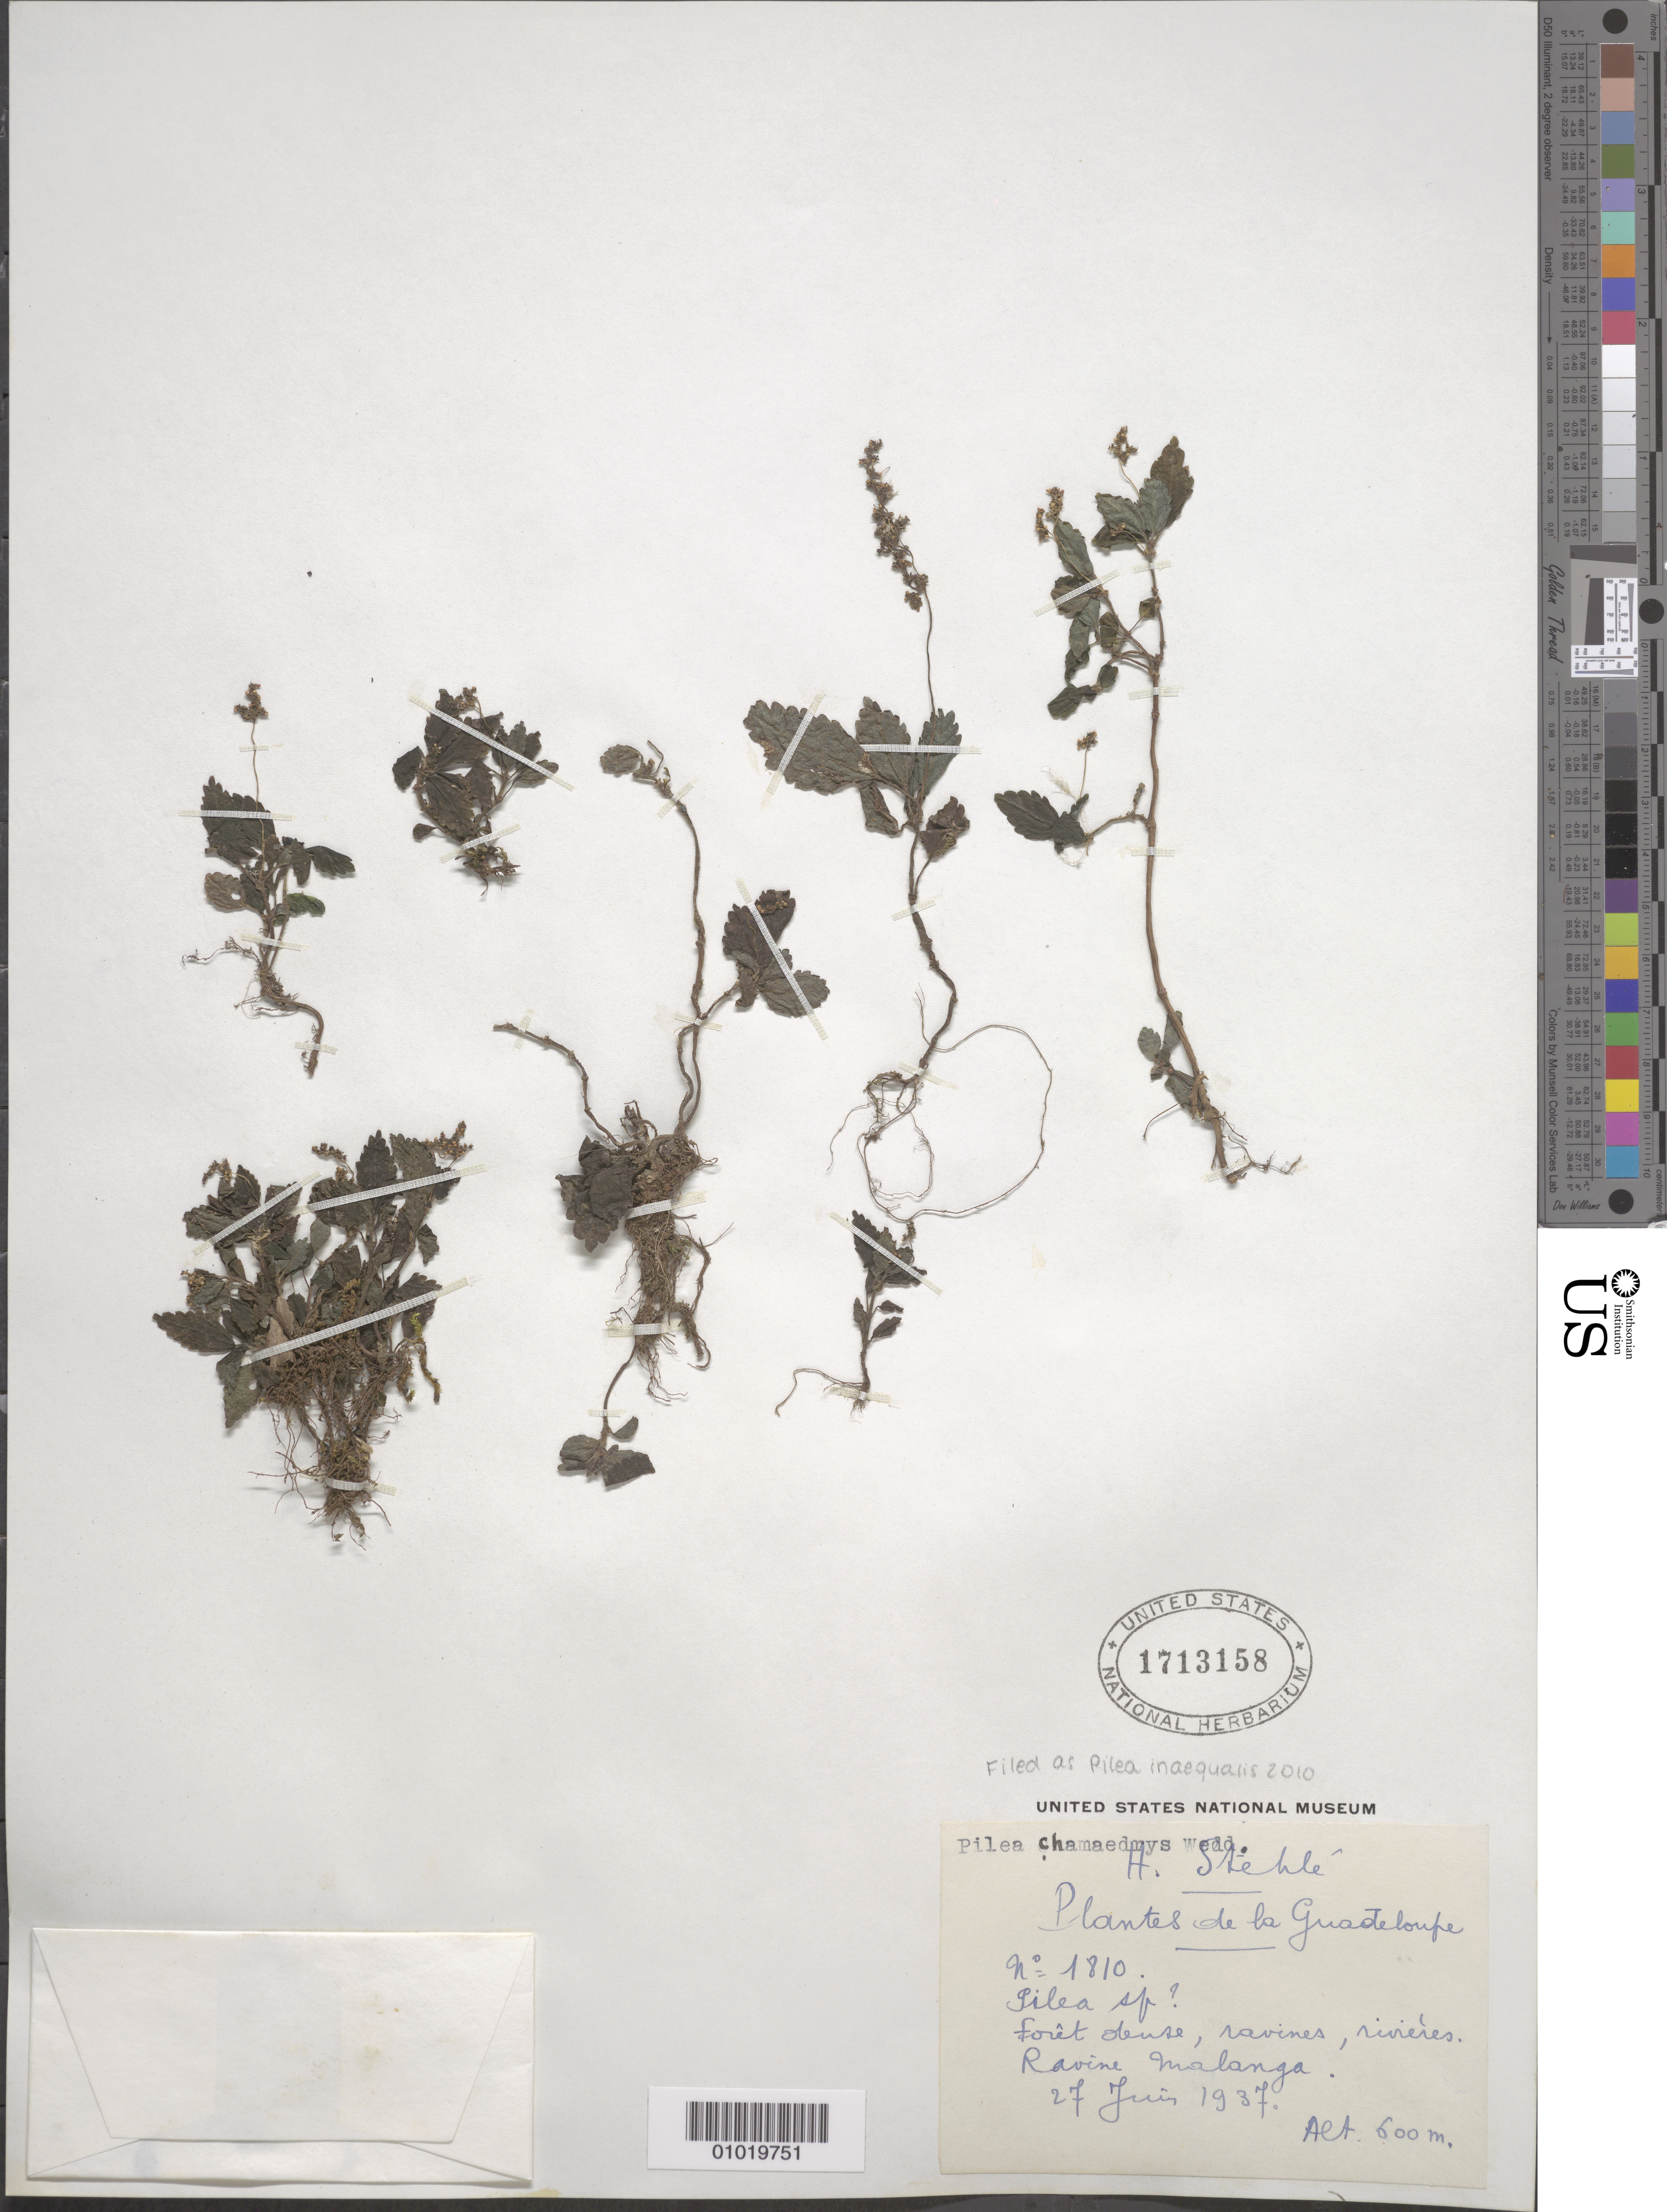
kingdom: Plantae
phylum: Tracheophyta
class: Magnoliopsida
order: Rosales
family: Urticaceae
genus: Pilea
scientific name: Pilea inaequalis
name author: (Juss. ex Poir.) Wedd.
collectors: H. Stehlé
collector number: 1810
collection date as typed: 27 Jun 1937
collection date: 1937-06-27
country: Guadeloupe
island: Basse Terre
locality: Ravine Malanga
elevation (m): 600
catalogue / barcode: US 1713158